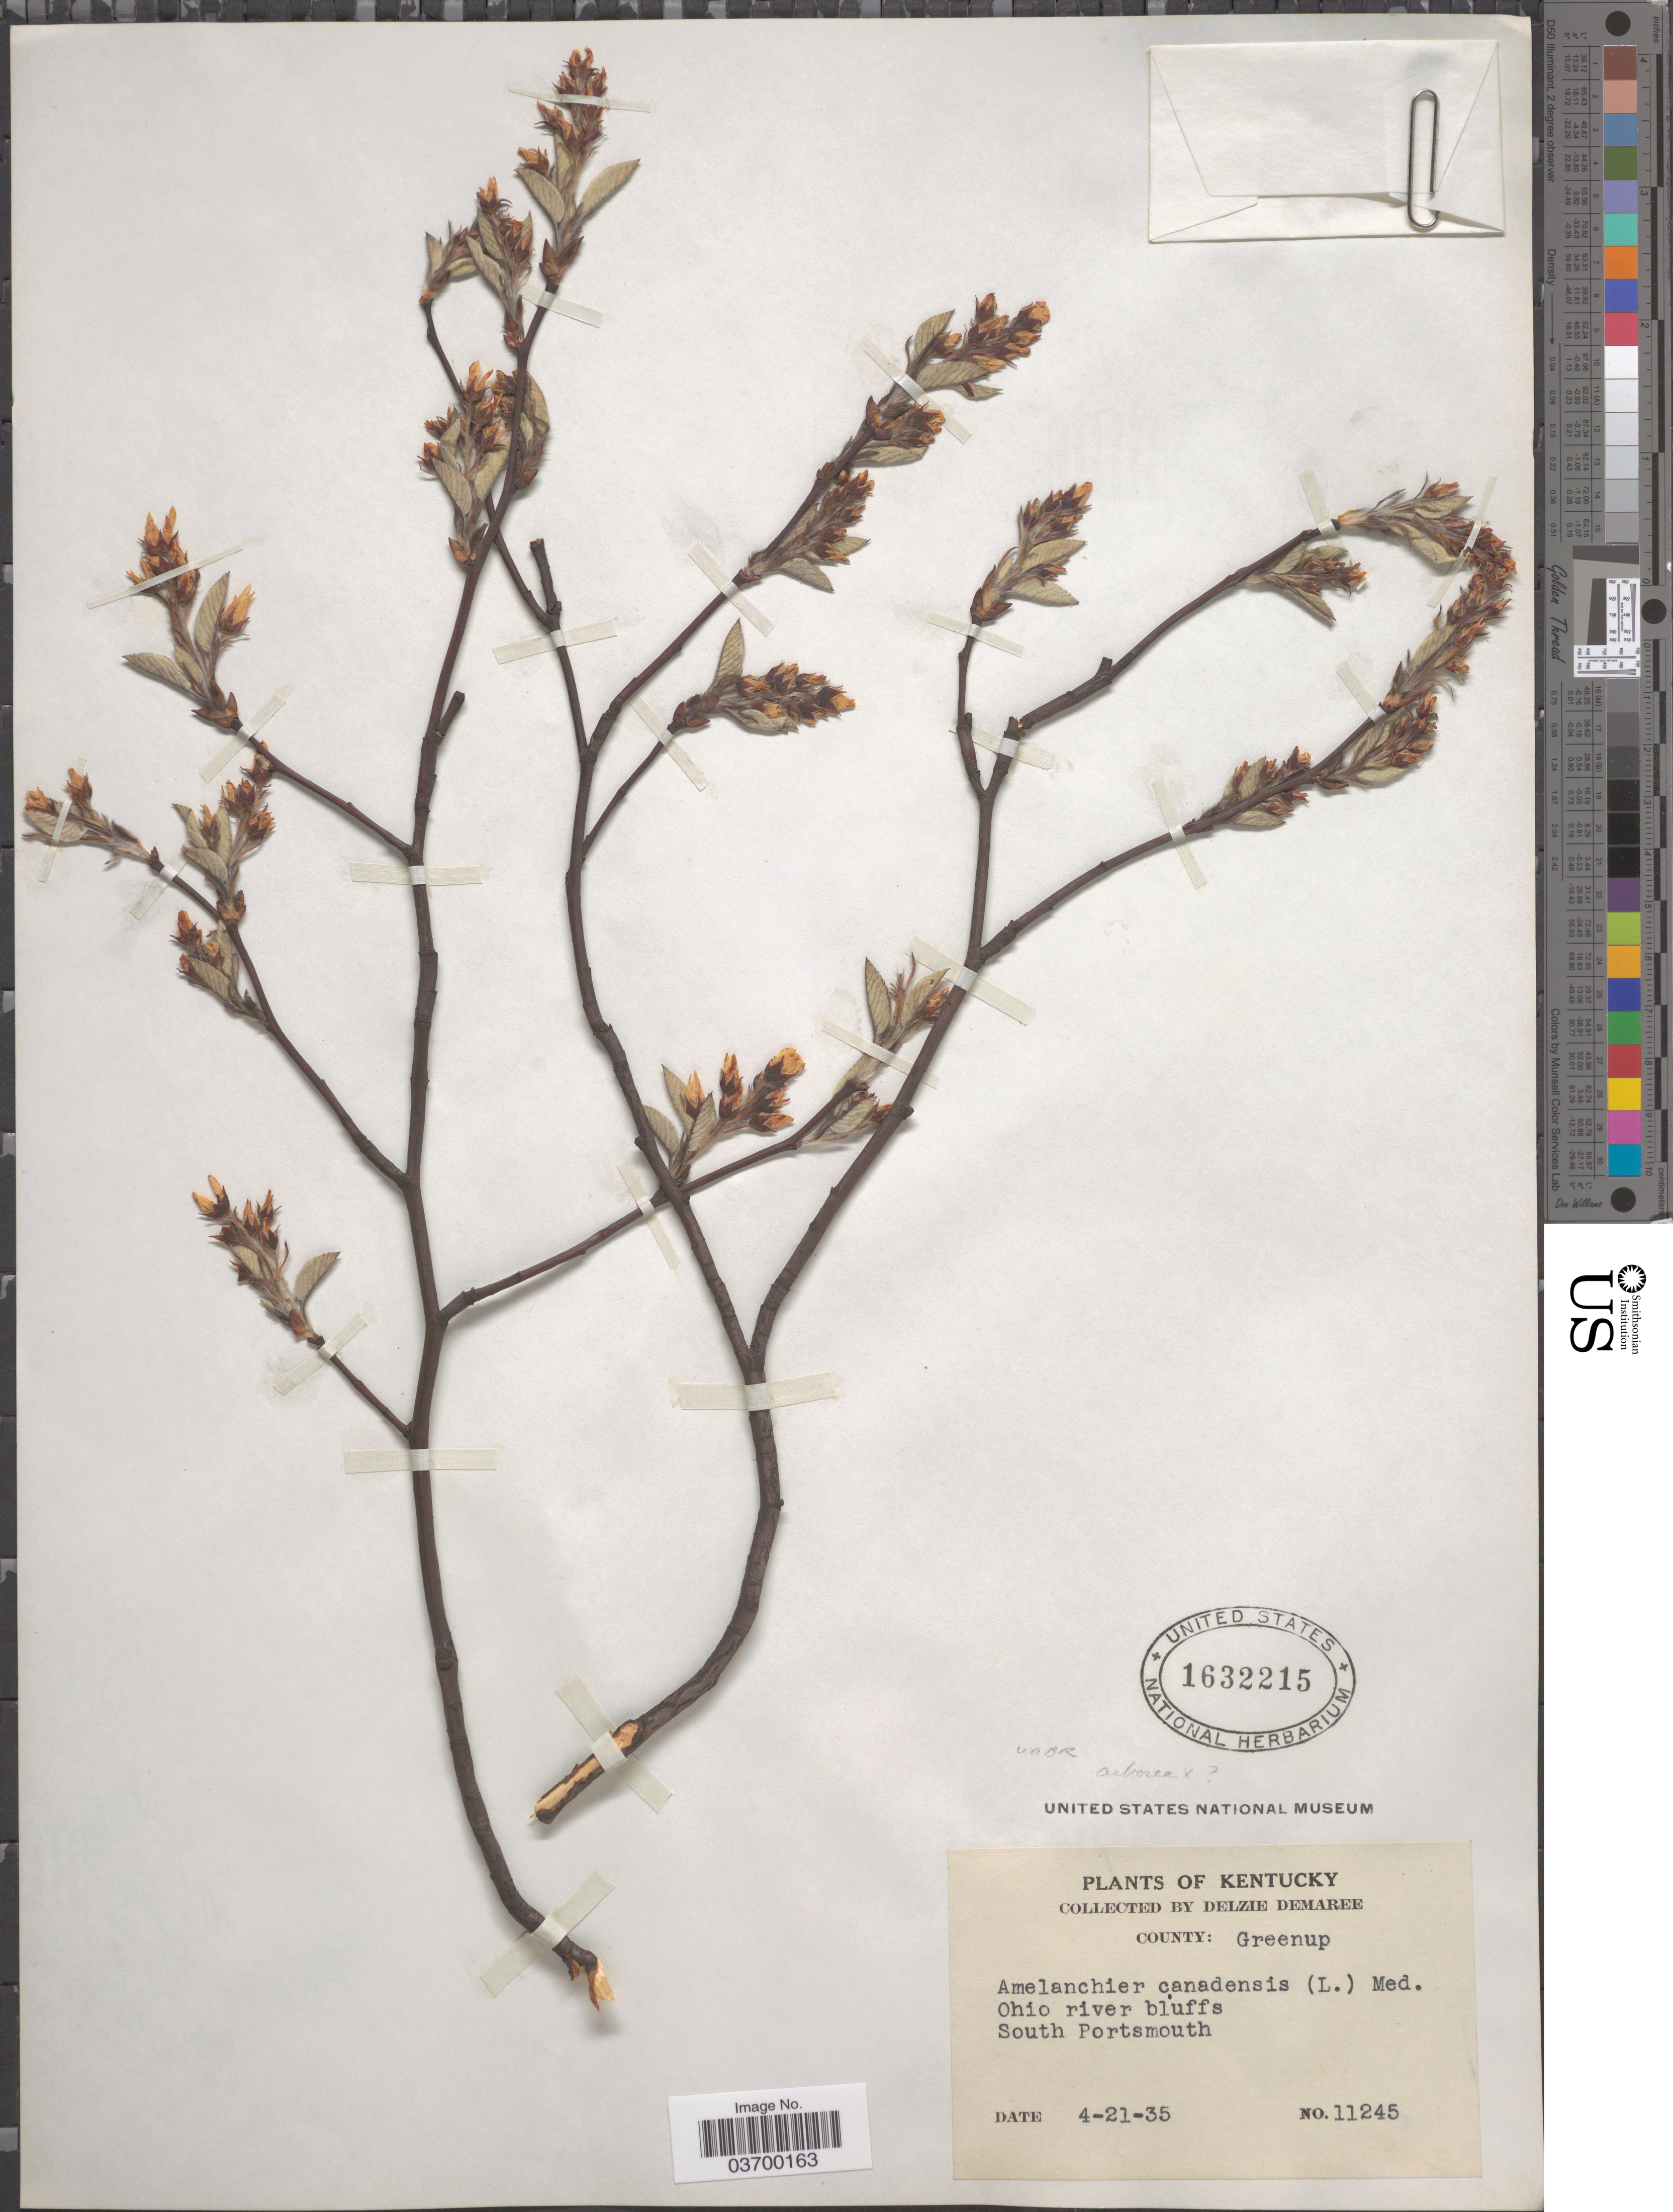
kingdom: Plantae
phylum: Tracheophyta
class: Magnoliopsida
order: Rosales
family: Rosaceae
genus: Amelanchier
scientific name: Amelanchier arborea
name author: (F. Michx.) Fernald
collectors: D. Demaree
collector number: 11245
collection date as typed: Transcribed d/m/y: 21/4/35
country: United States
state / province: Kentucky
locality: County: Greenup. Ohio river bluffs. South Portsmouth.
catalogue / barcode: US 1632215